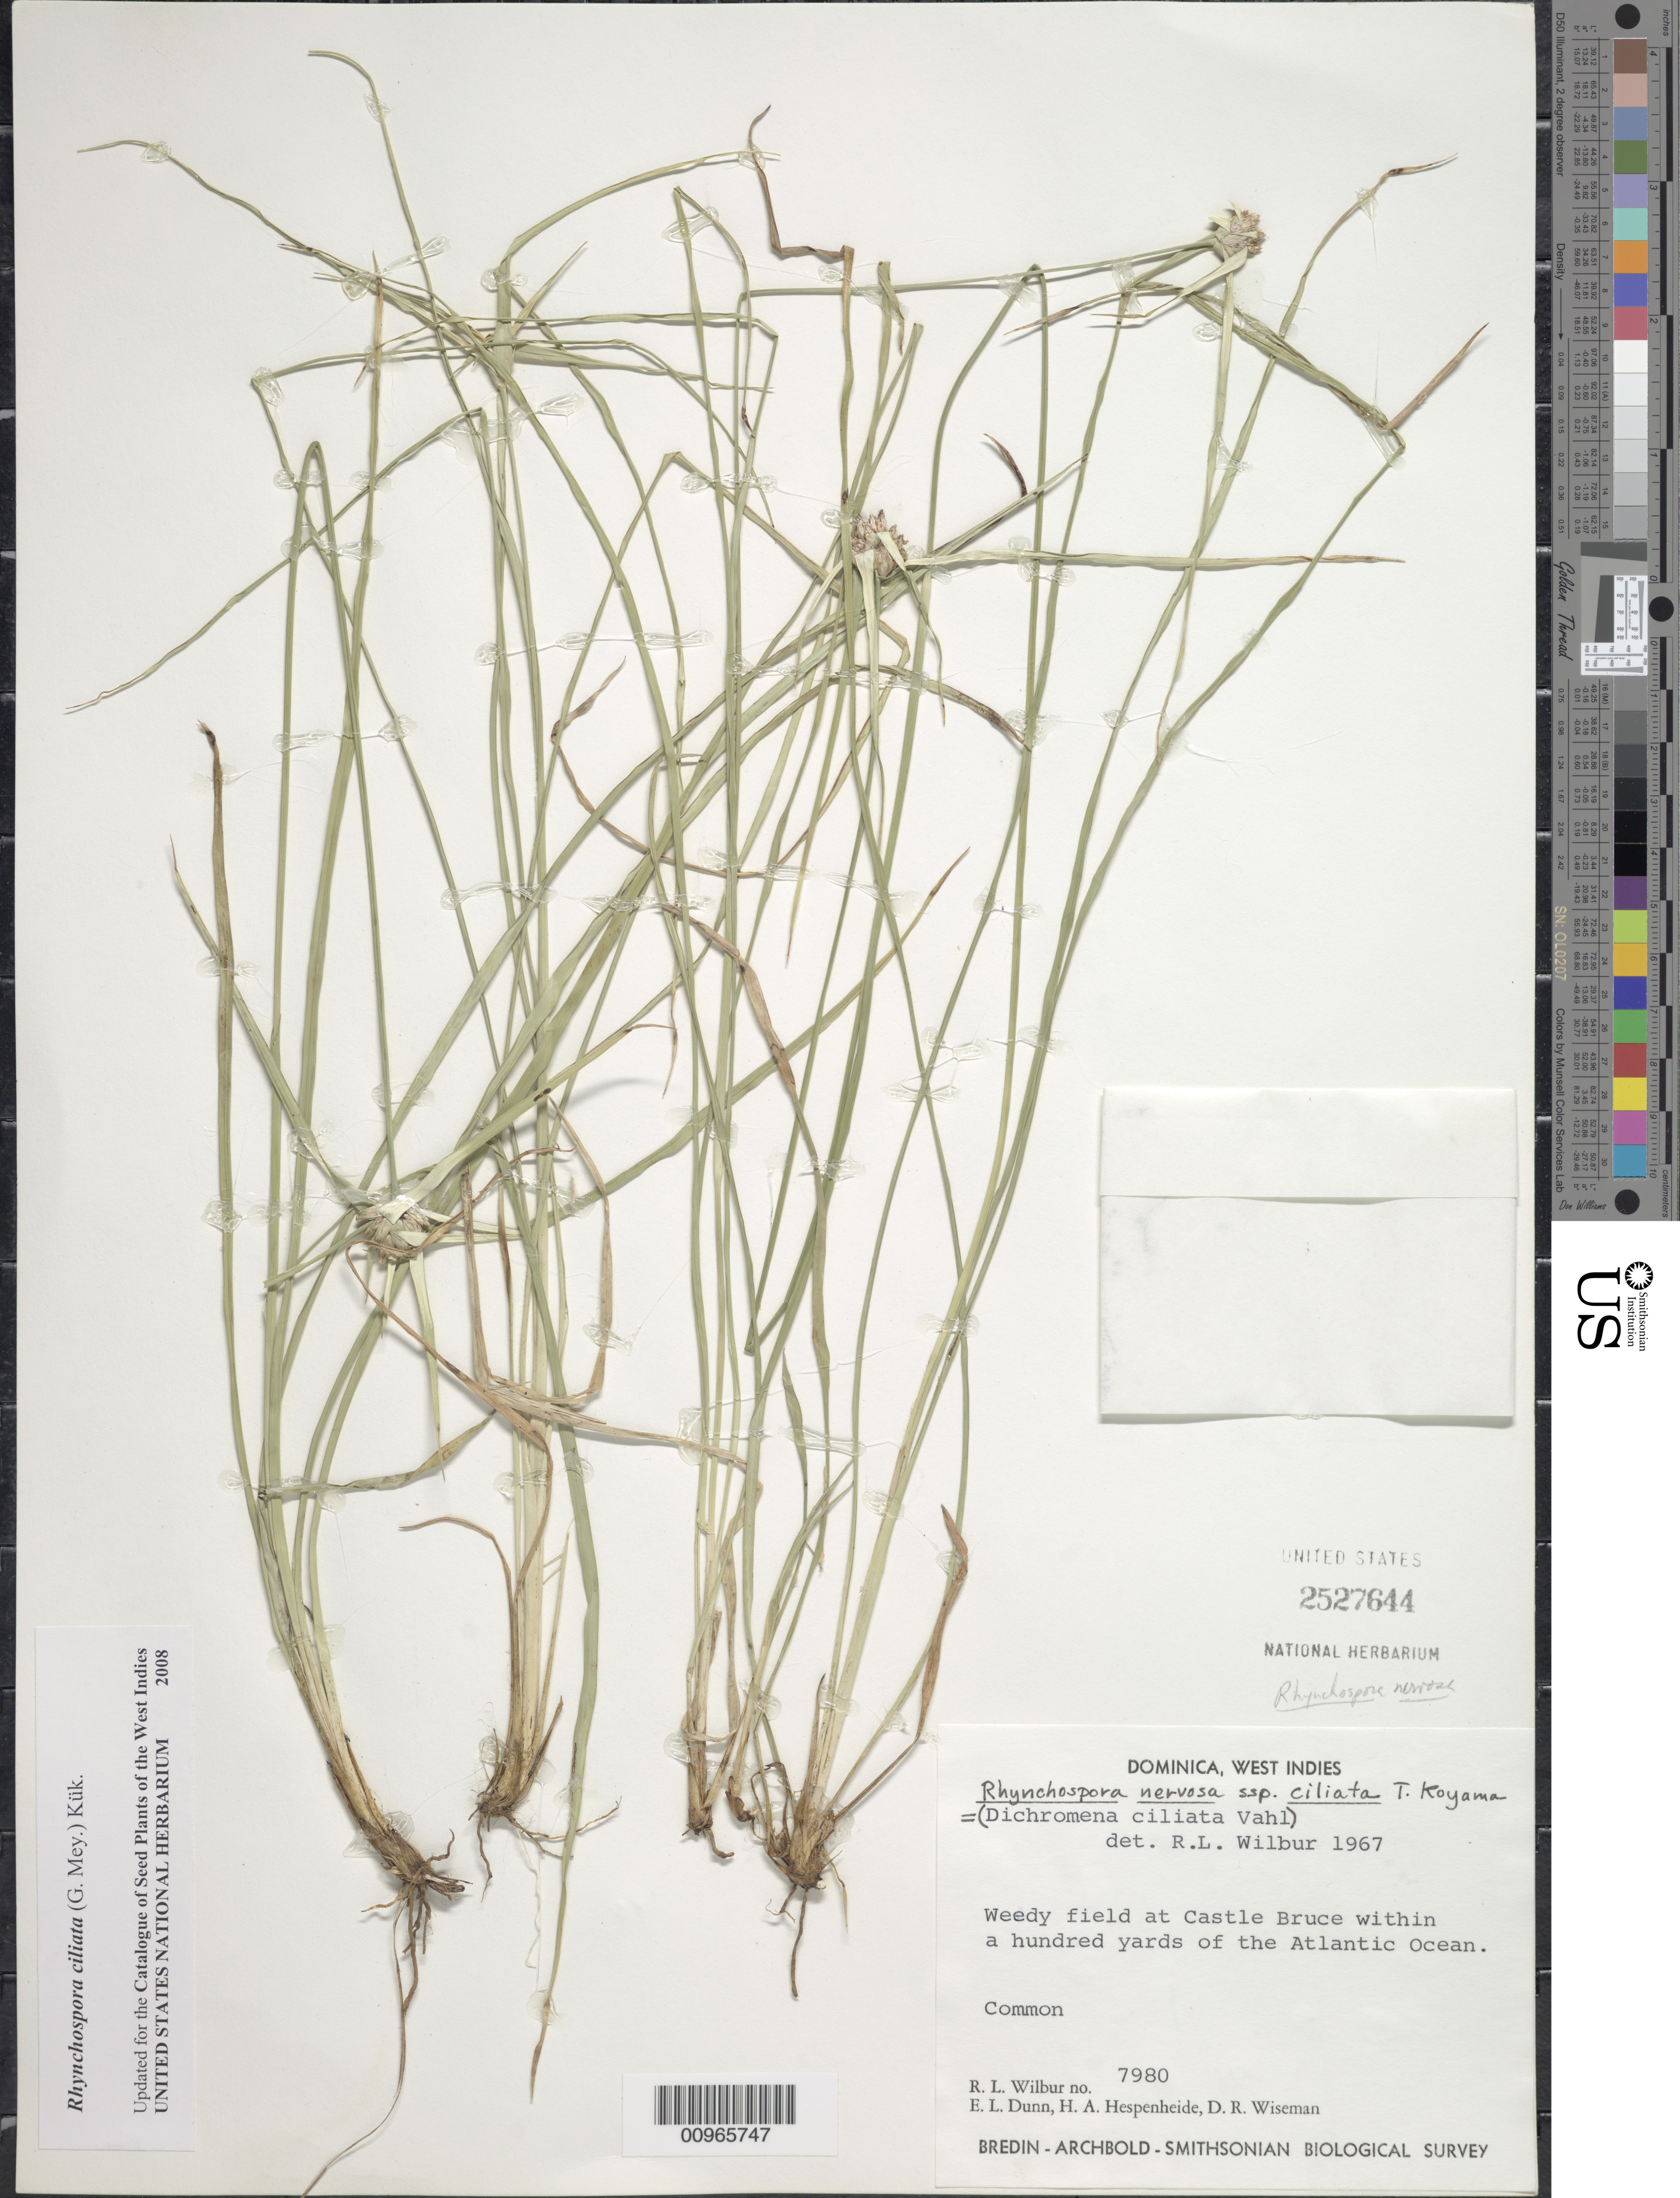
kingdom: Plantae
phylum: Tracheophyta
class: Liliopsida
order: Poales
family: Cyperaceae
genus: Rhynchospora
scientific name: Rhynchospora ciliata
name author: (G. Mey.) Kük.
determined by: Strong, M. T., (US), Smithsonian Institution - National Museum of Natural History (UNITED STATES)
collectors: R. L. Wilbur, E. Dunn, H. A. Hespenheide & D. R. Wiseman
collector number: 7980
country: Dominica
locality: Field at Castle Bruce within a hundred yards of the Atlantic Ocean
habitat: Weedy field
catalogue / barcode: US 2527644